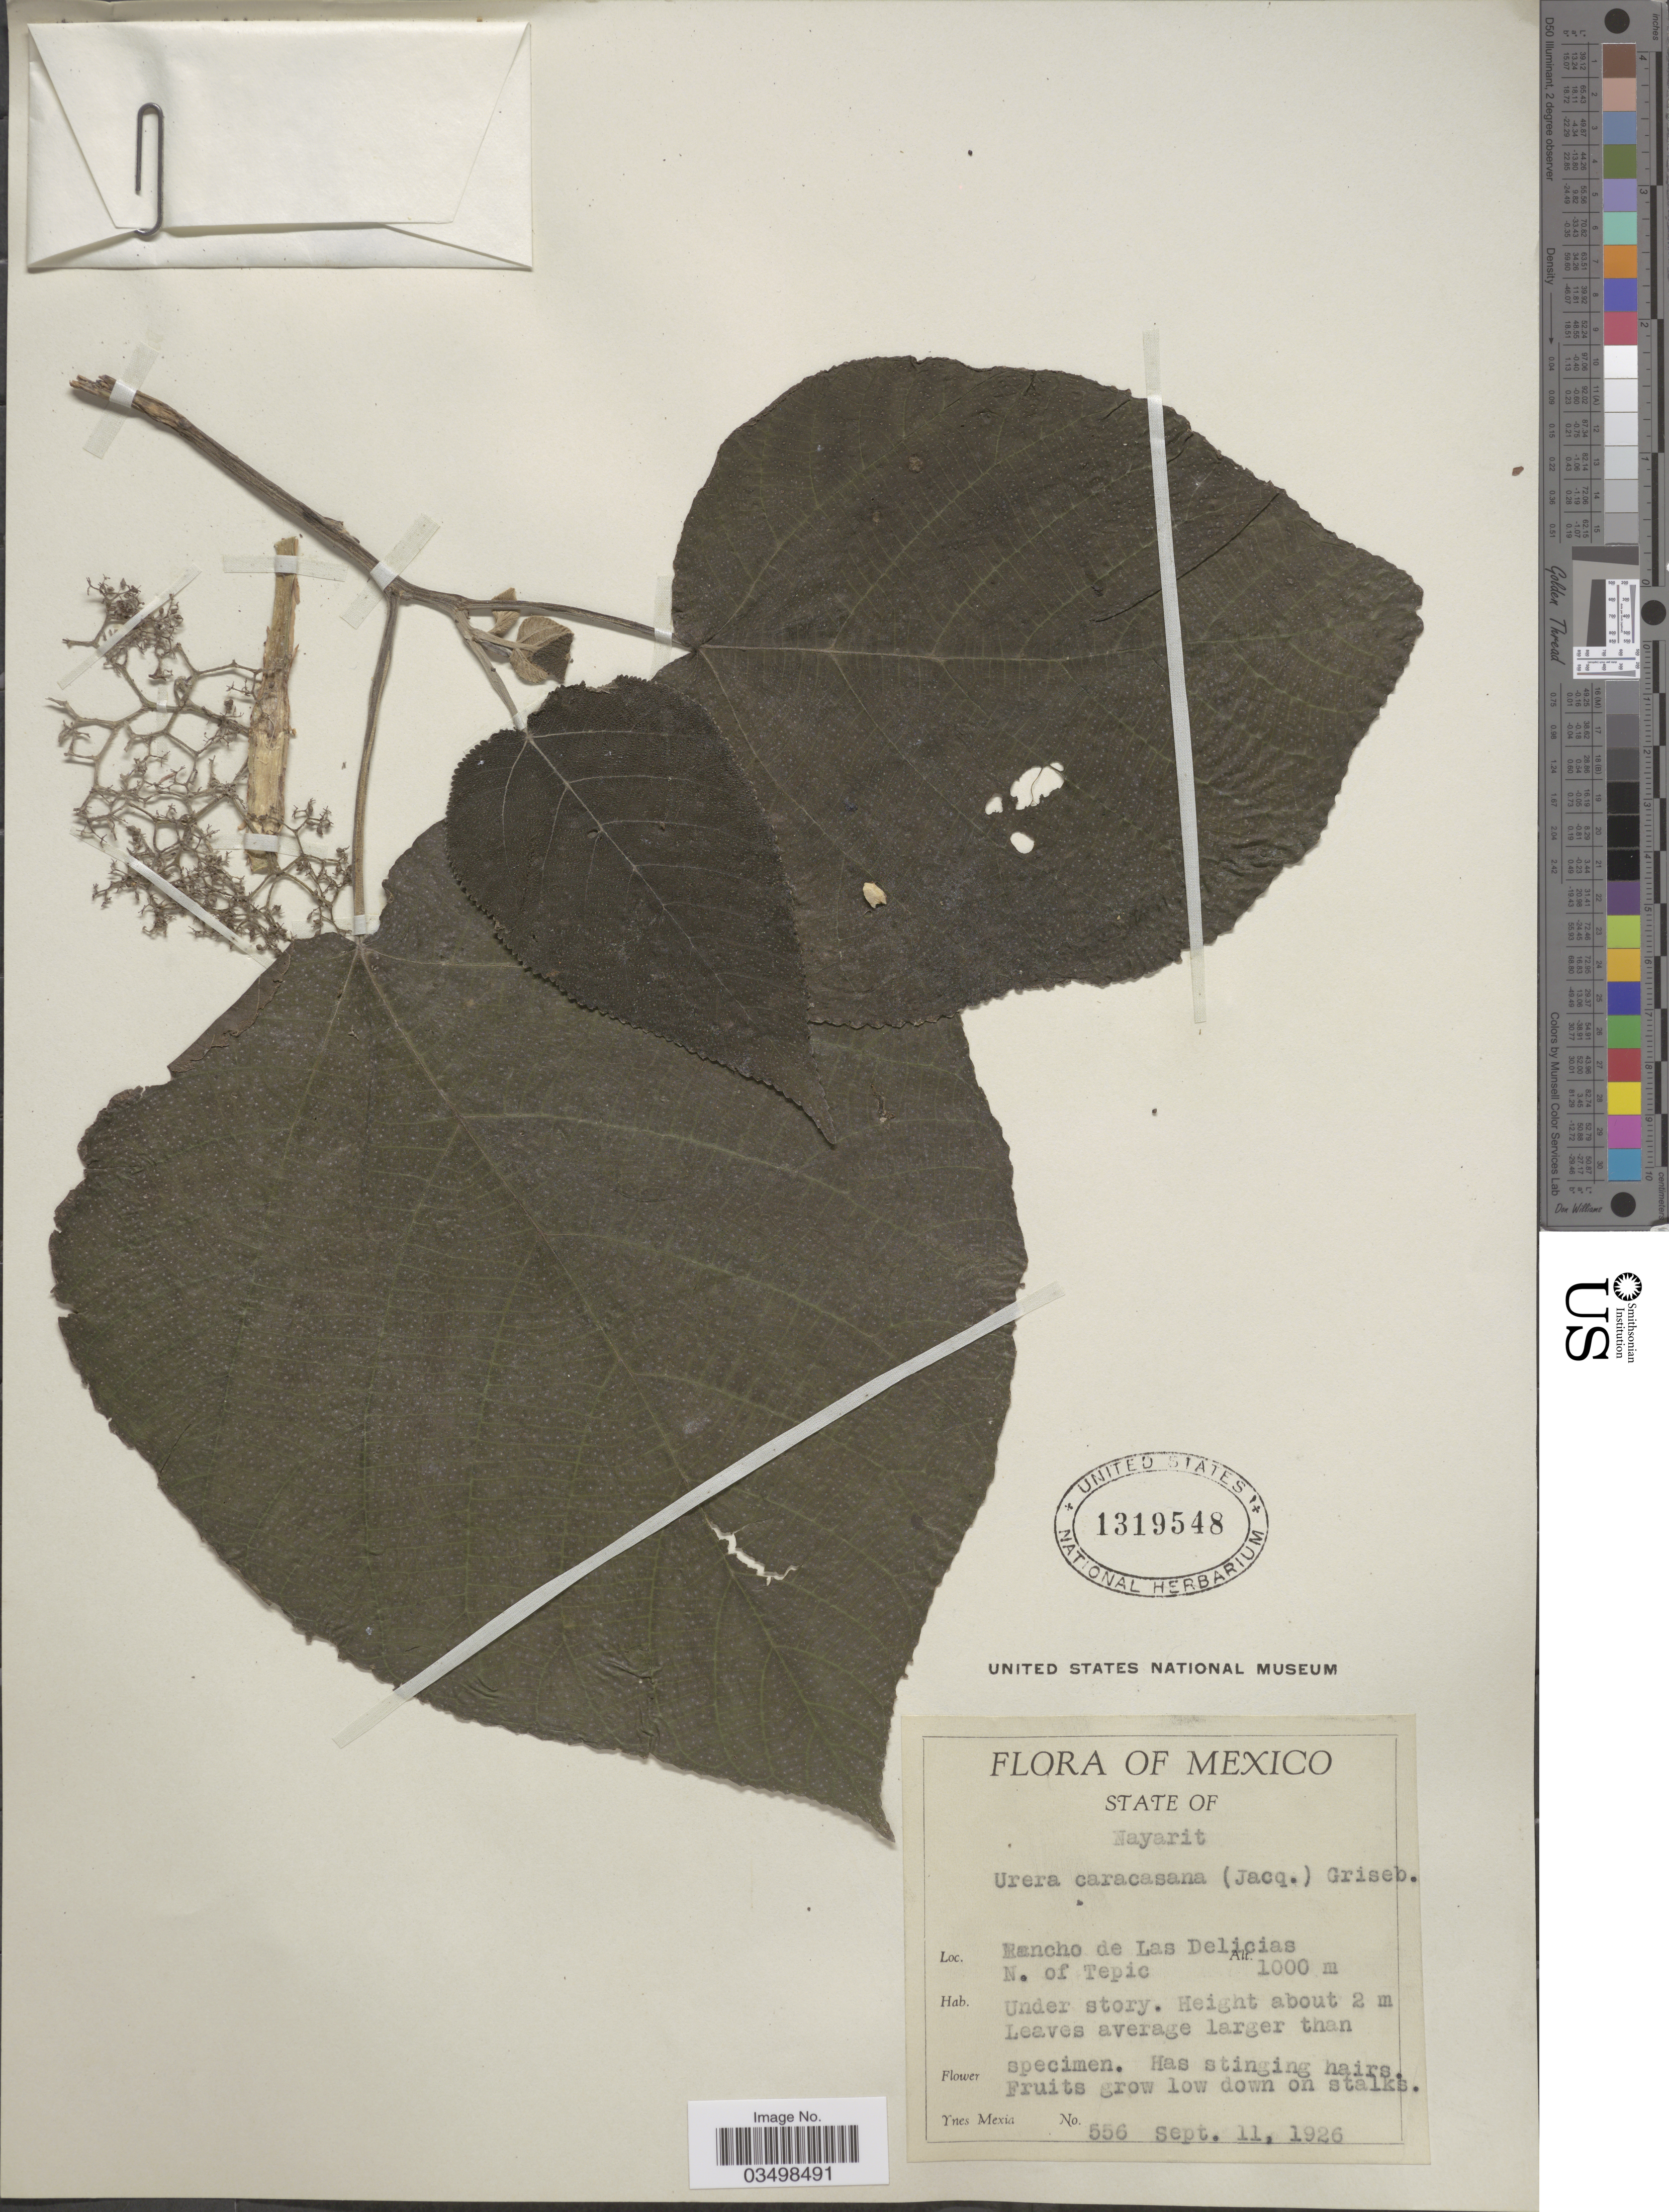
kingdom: Plantae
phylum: Tracheophyta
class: Magnoliopsida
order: Rosales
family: Urticaceae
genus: Urera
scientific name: Urera caracasana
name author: (Jacq.) Gaudich. ex Griseb.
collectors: Y. Mexia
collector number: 556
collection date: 1926-09-11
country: Mexico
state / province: Nayarit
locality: Rancho de Las Delicias, N. of Tepic.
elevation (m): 1000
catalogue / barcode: US 1319548